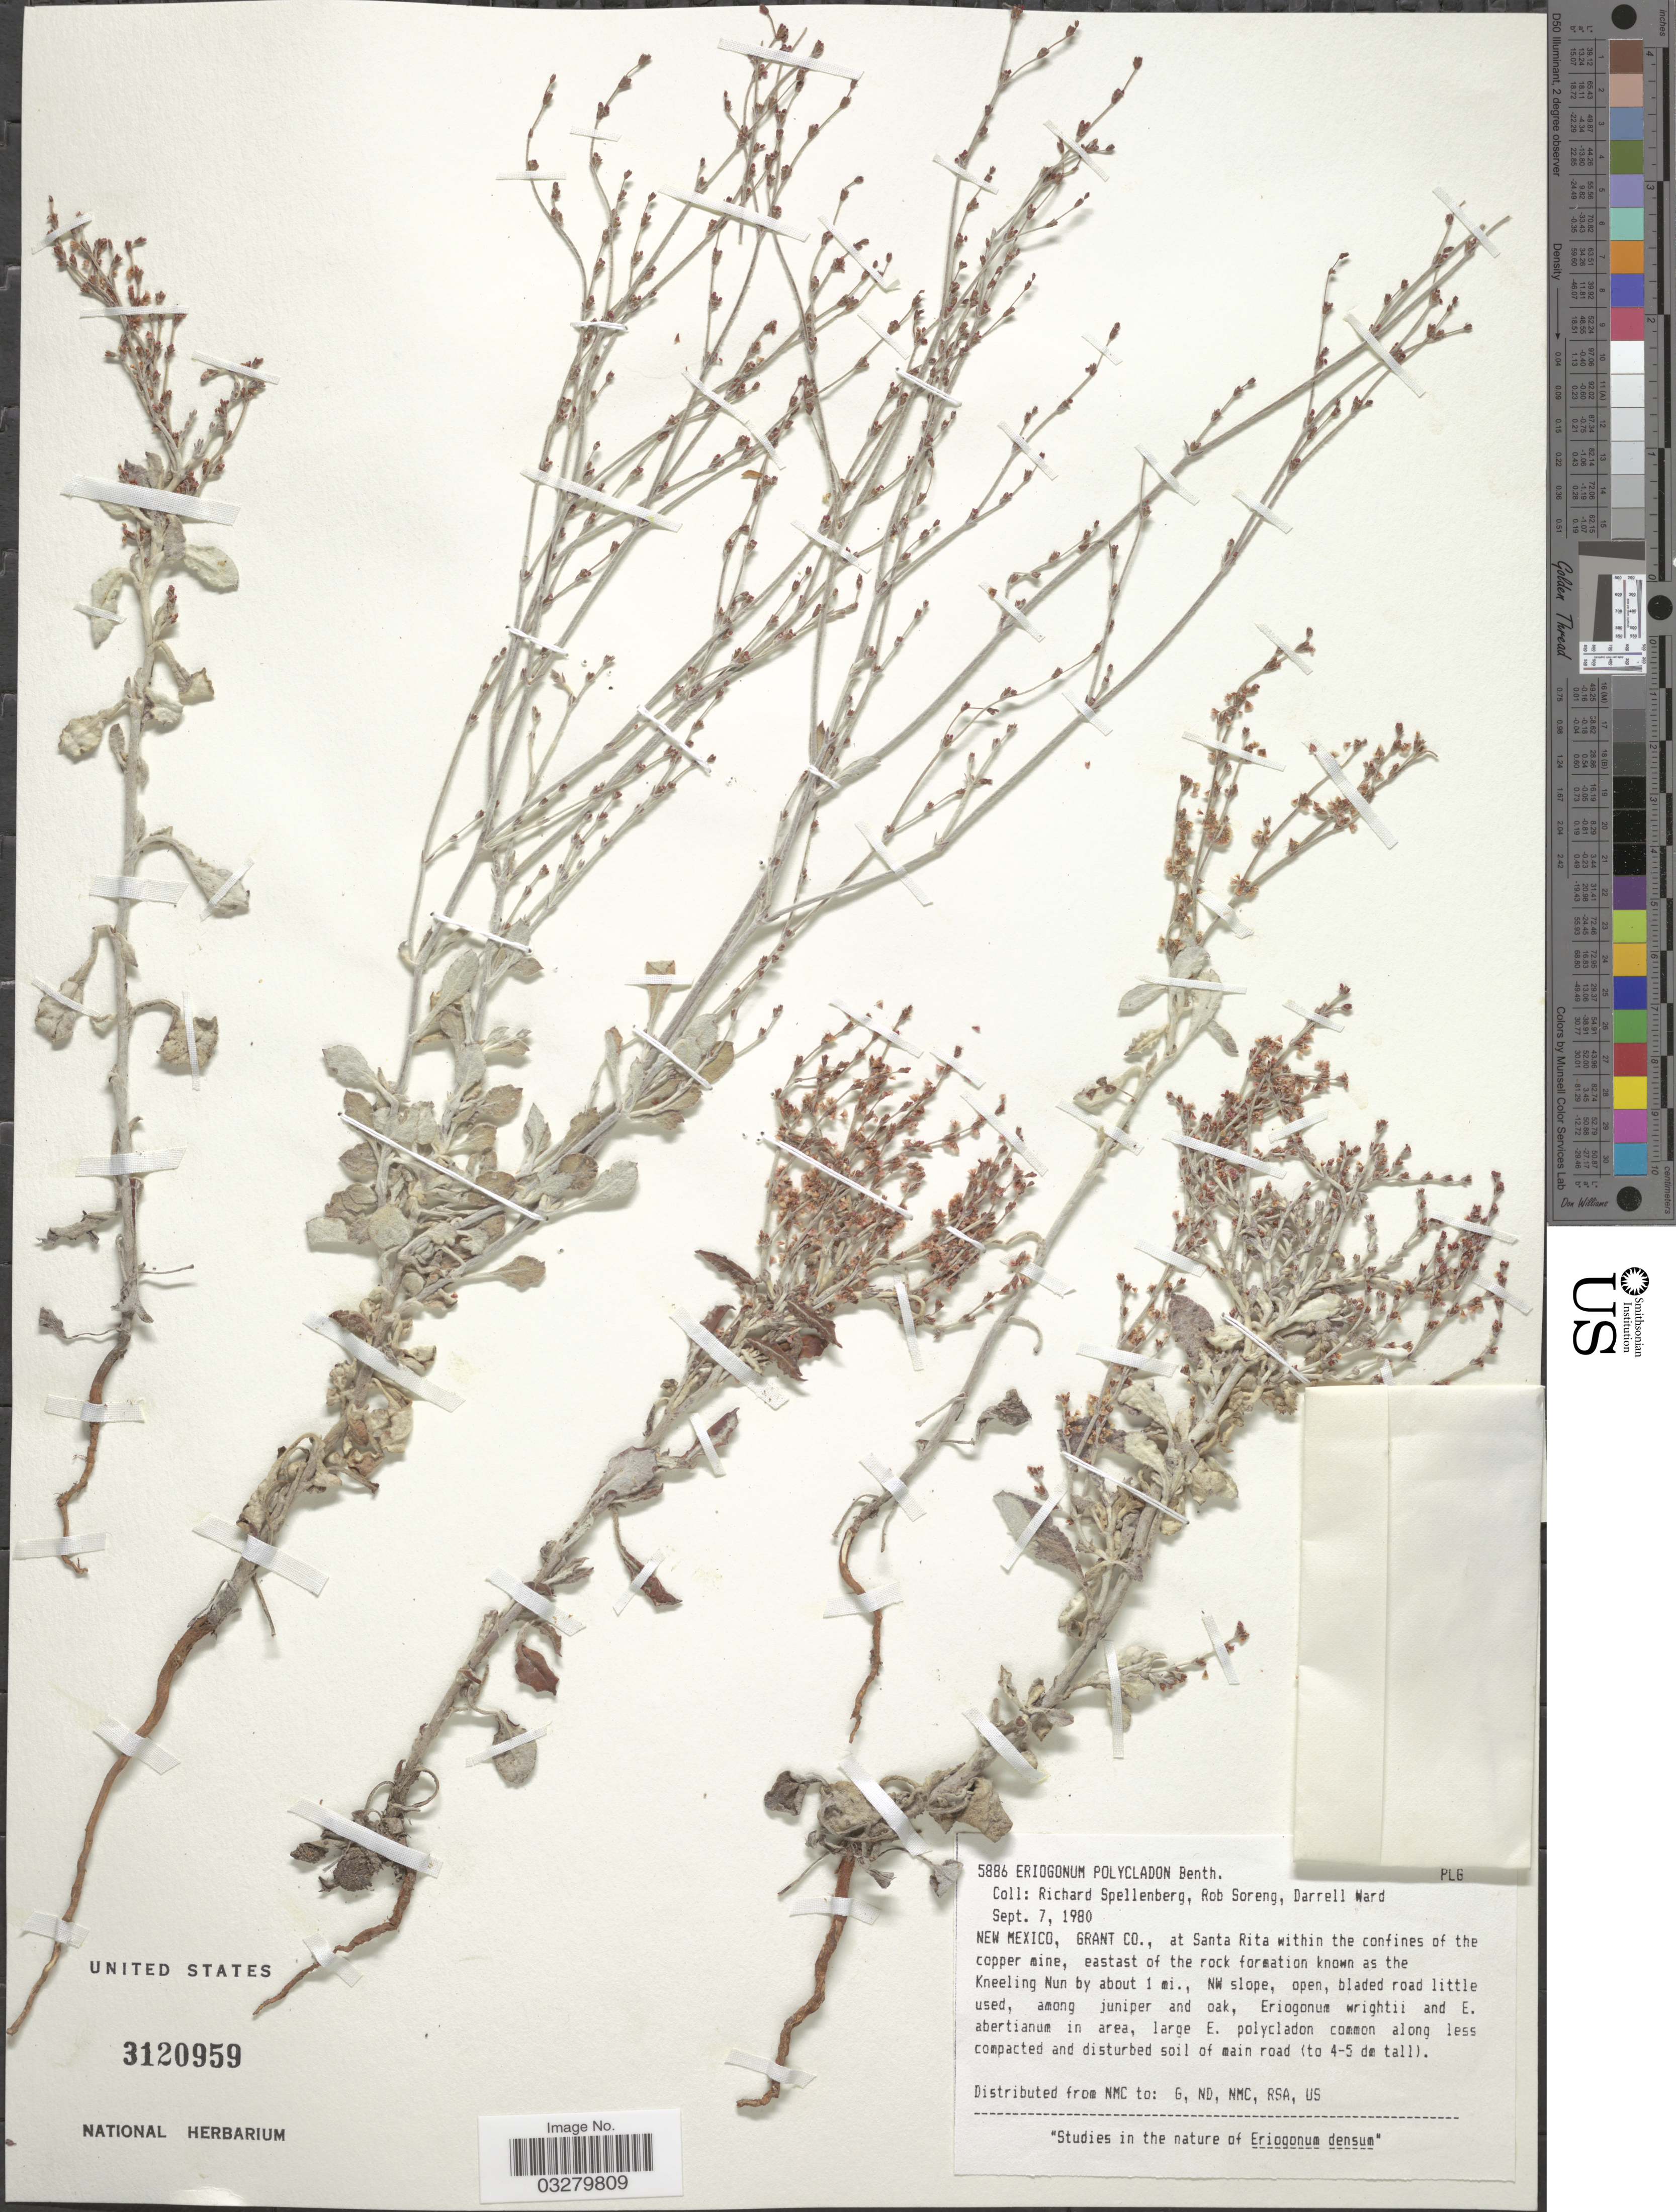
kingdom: Plantae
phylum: Tracheophyta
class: Magnoliopsida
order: Caryophyllales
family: Polygonaceae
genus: Eriogonum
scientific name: Eriogonum polycladon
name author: Benth.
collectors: R. Spellenberg, R. J. Soreng & D. Ward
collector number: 5886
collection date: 1980-09-07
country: United States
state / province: New Mexico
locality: Grant Co., at Santa Rita within the confines of the copper mine, eastast of the rock formation known as the Kneeling Nun by about 1 mi., NW slope.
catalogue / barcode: US 3120959